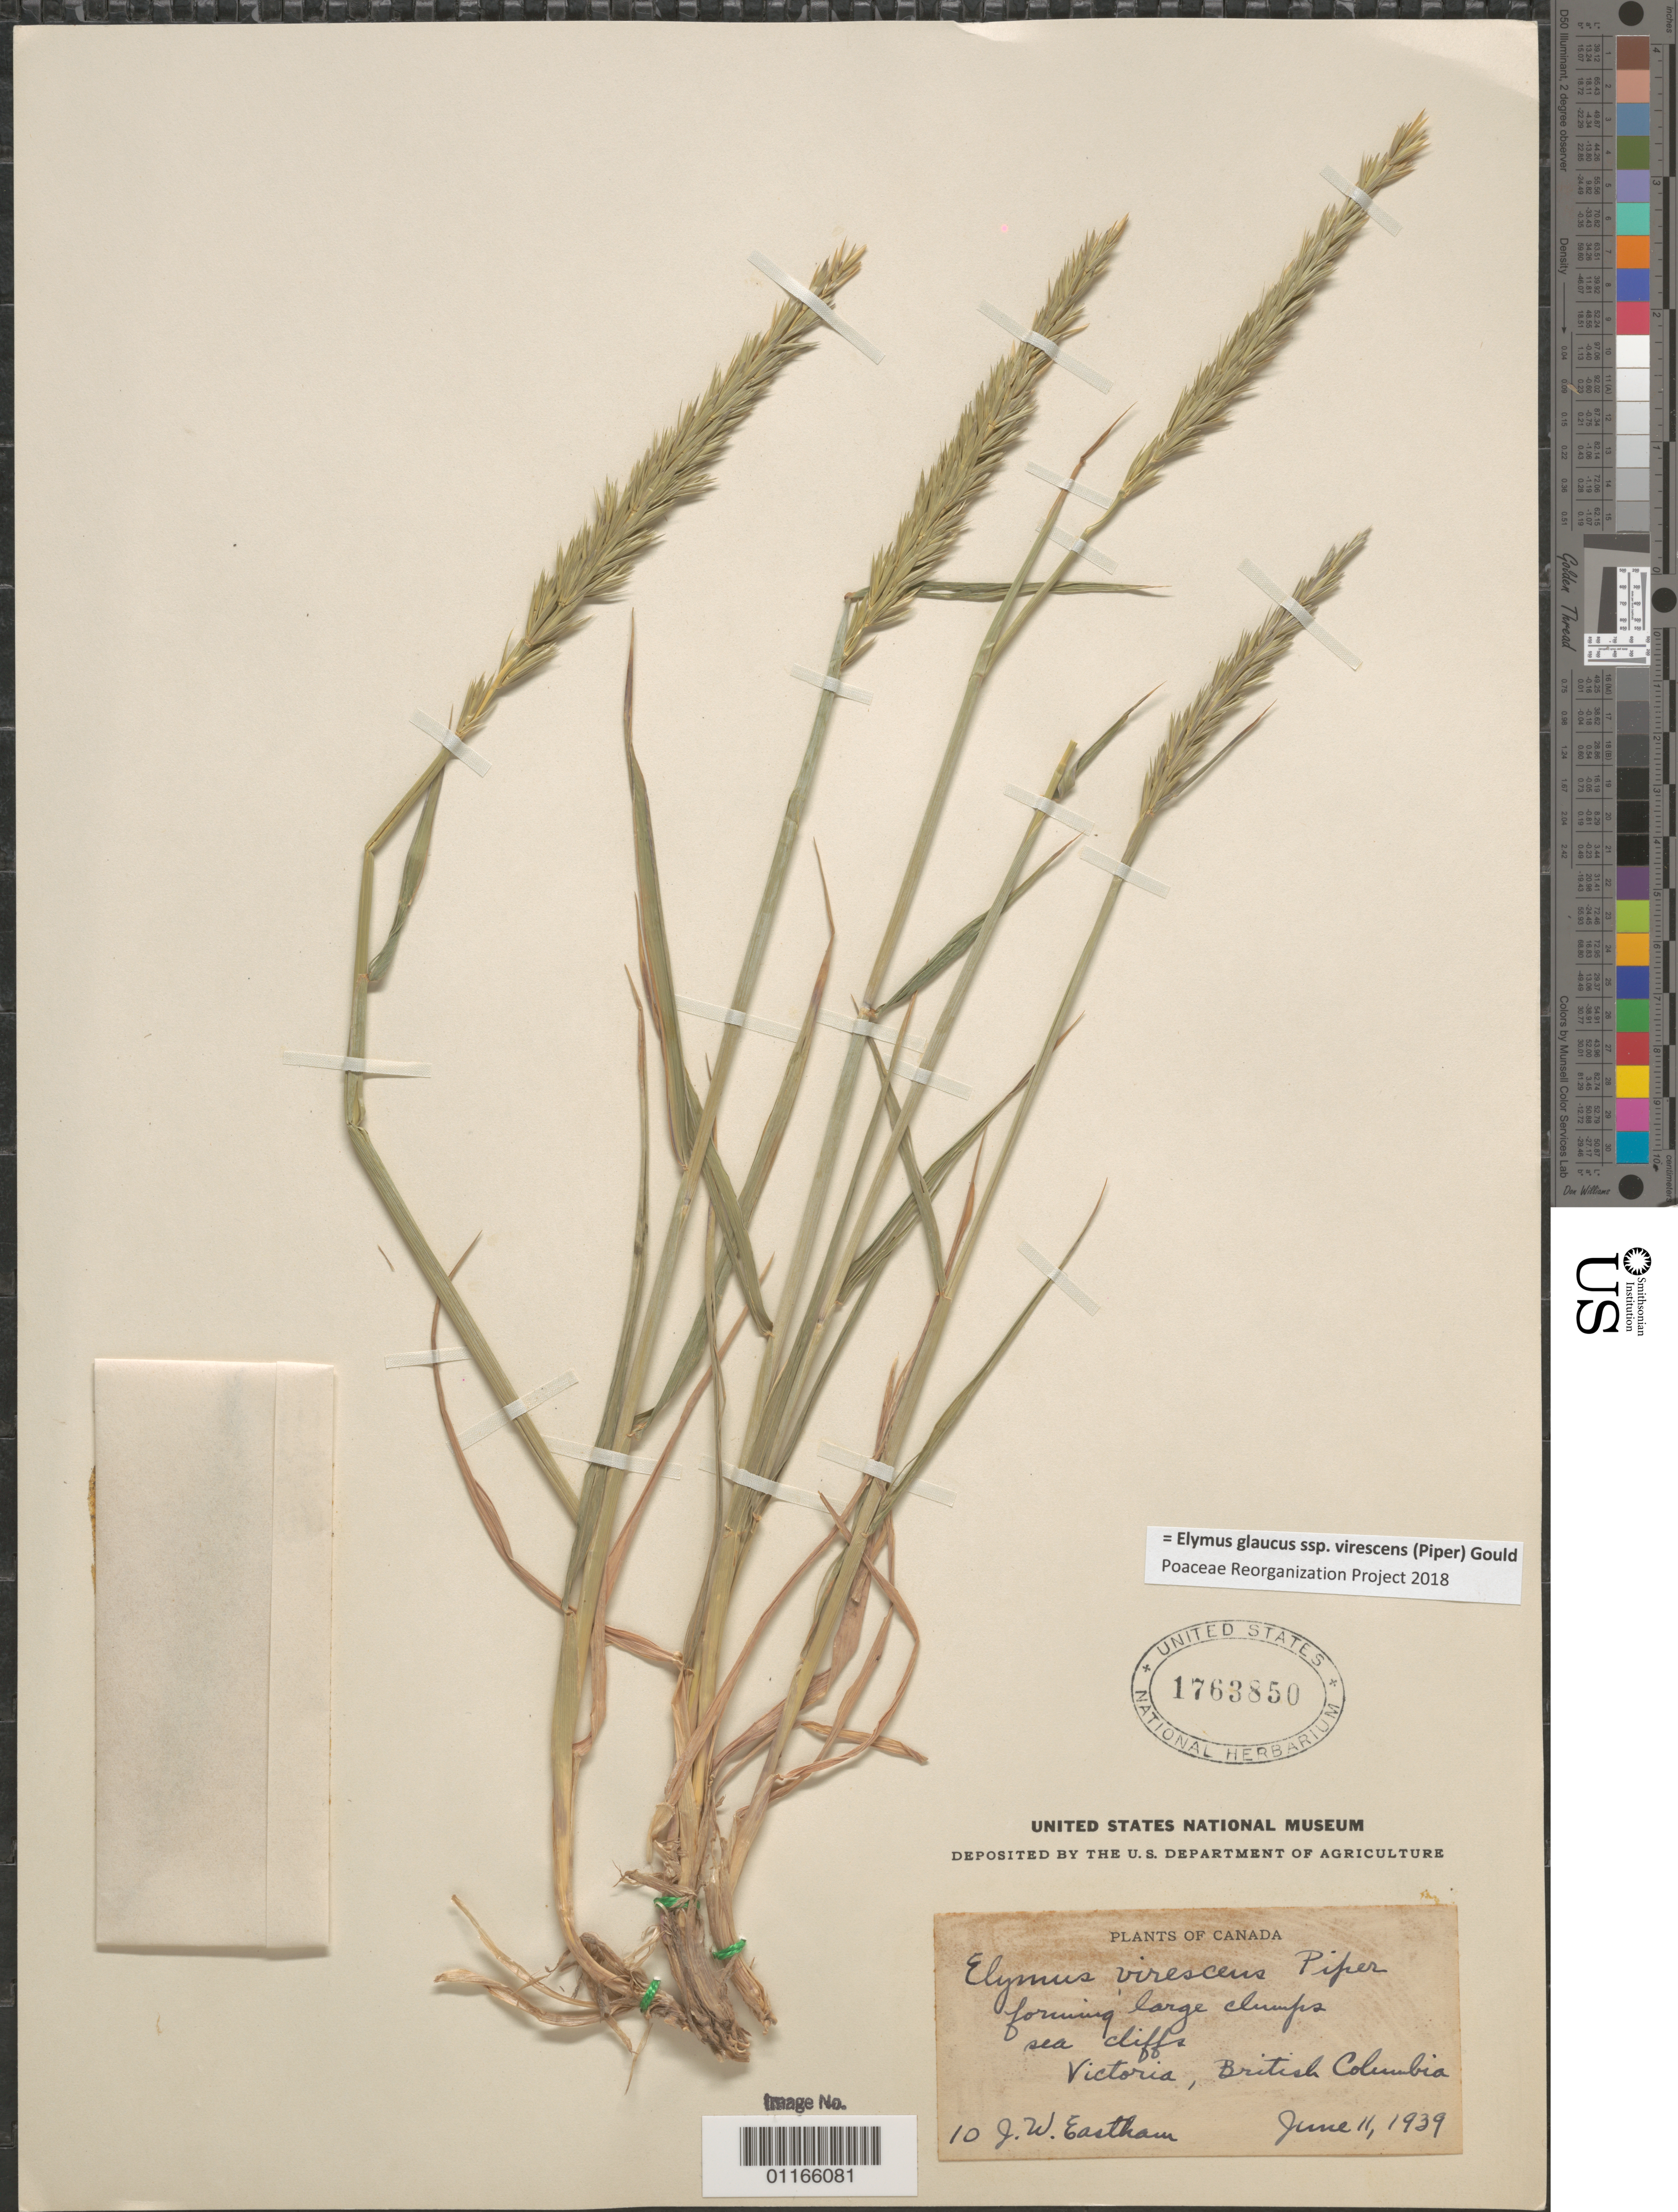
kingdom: Plantae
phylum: Tracheophyta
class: Liliopsida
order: Poales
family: Poaceae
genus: Elymus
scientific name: Elymus glaucus subsp. virescens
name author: (Piper) Gould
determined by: Poaceae Reorganization Project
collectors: J. Eastham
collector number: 10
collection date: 1939-06-11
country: Canada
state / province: British Columbia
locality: Victoria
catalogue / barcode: US 1763850